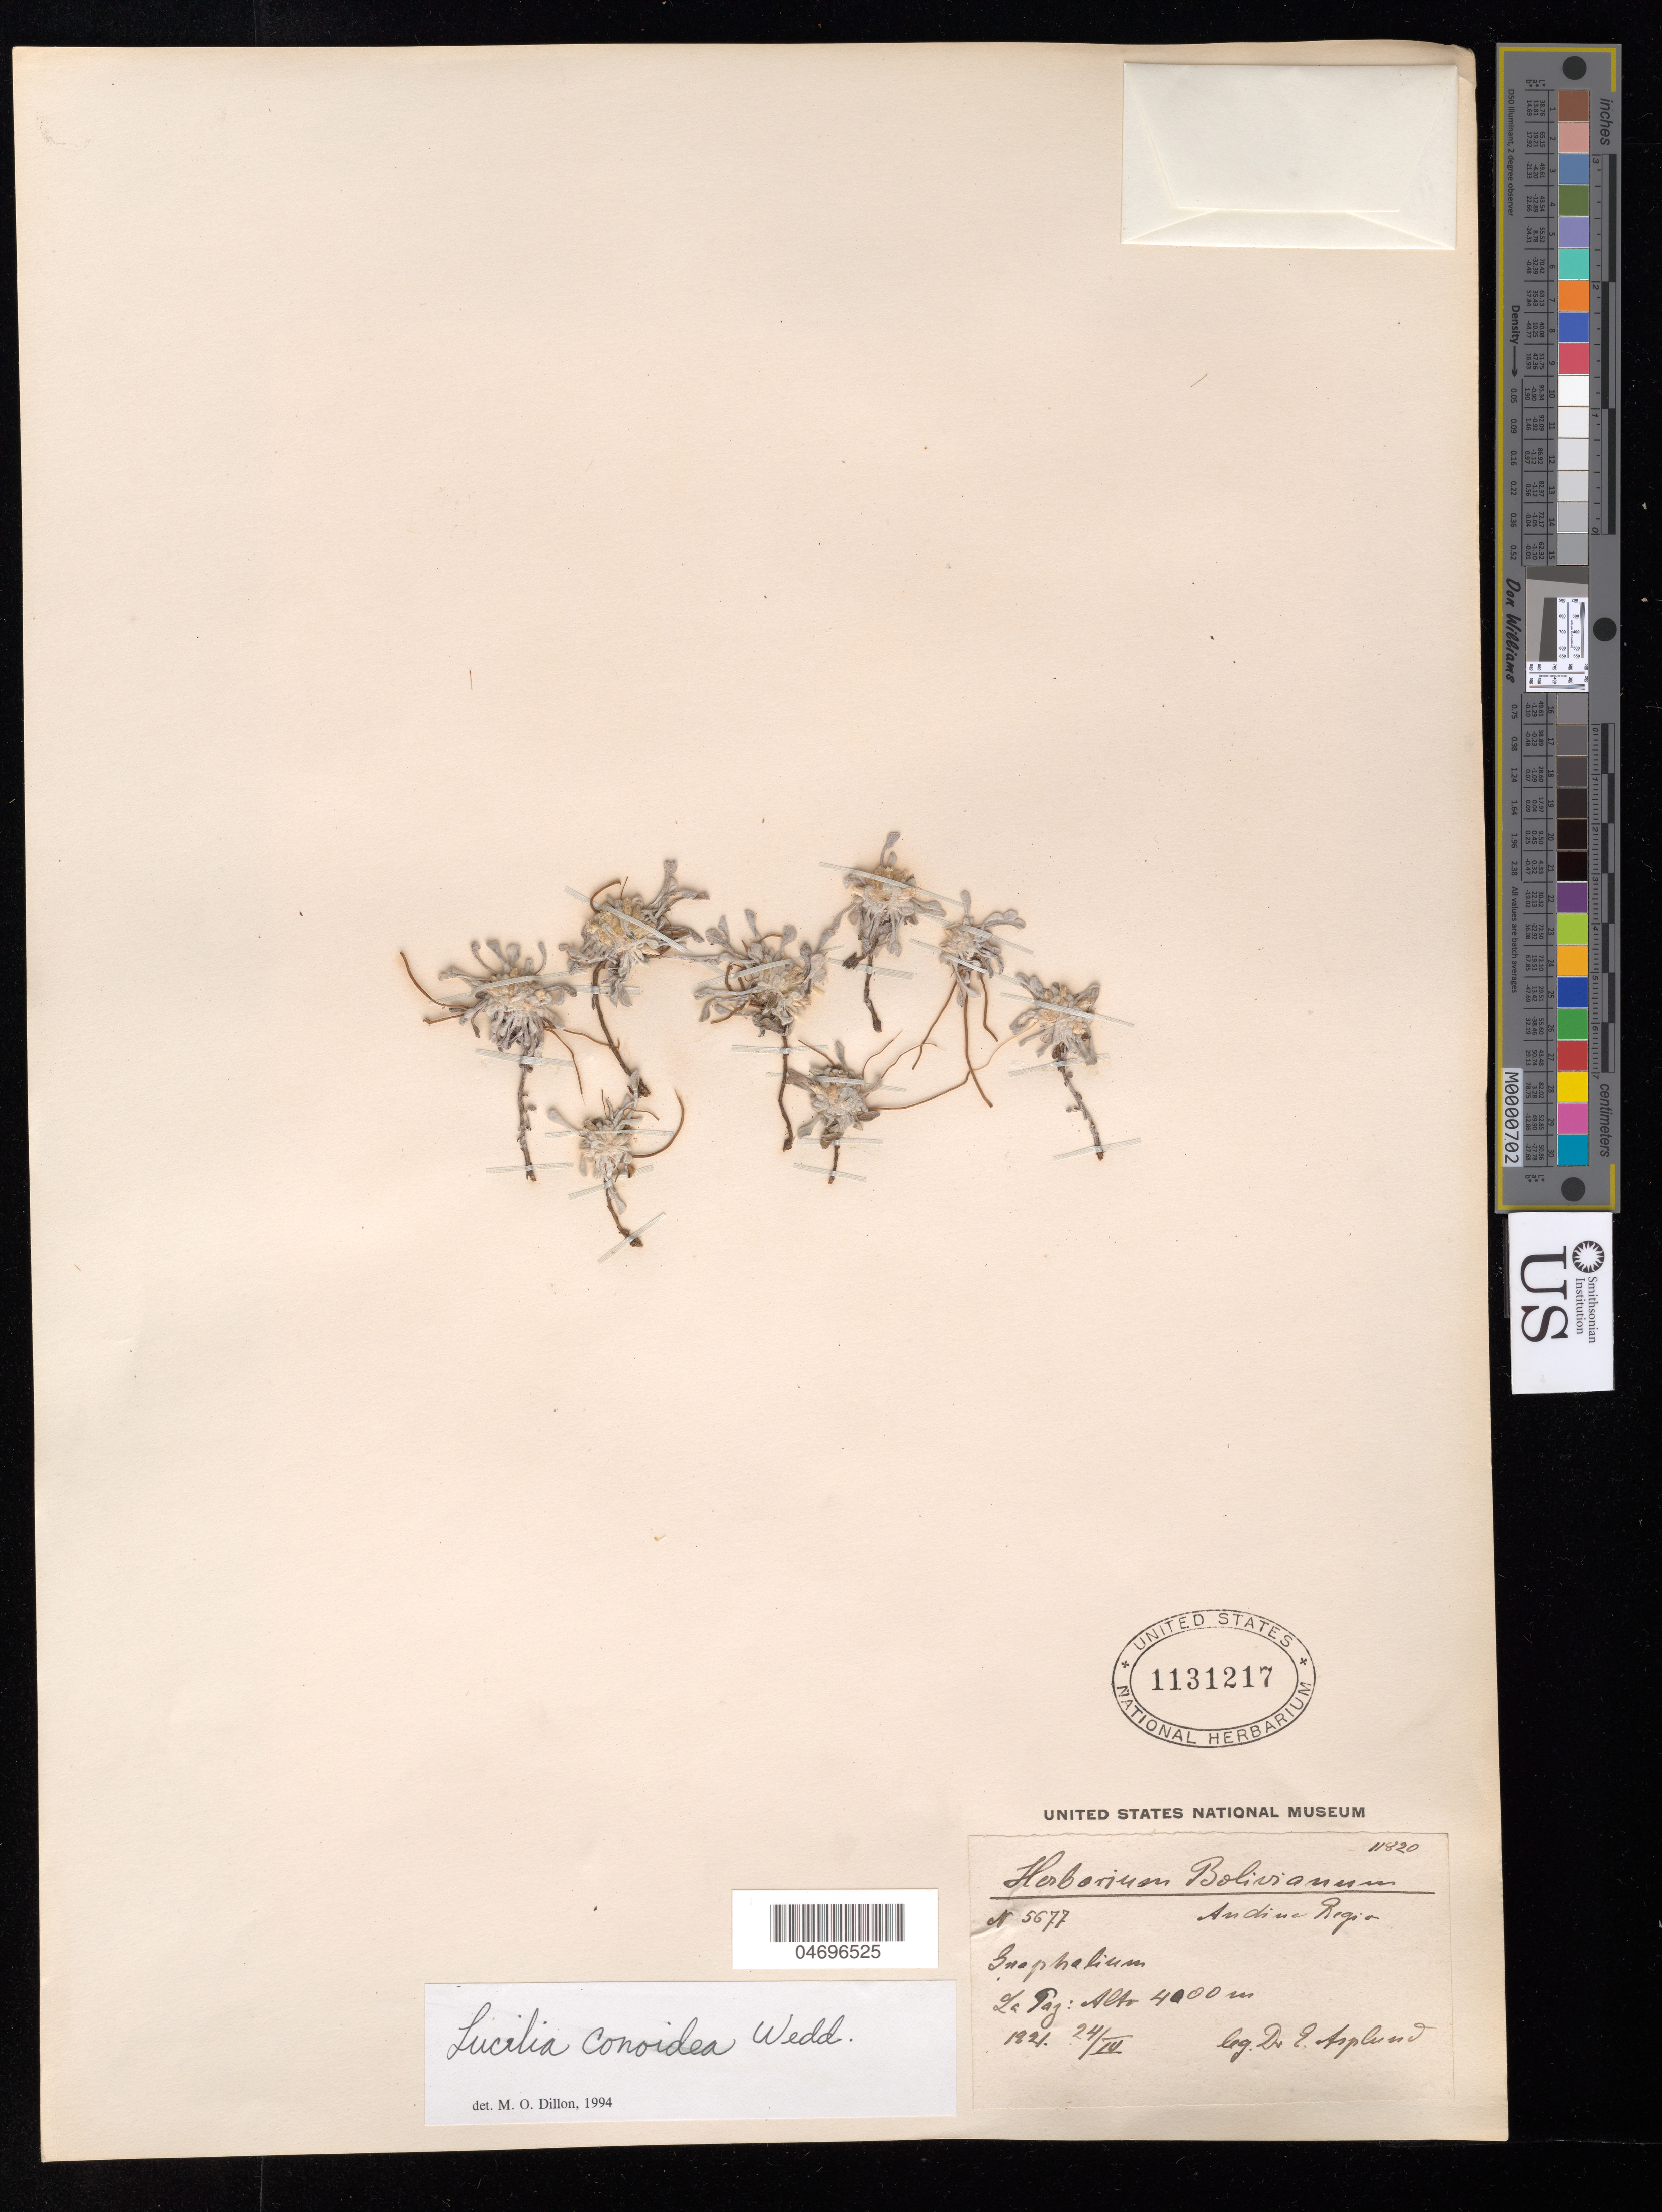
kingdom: Plantae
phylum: Tracheophyta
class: Magnoliopsida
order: Asterales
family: Asteraceae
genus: Lucilia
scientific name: Lucilia conoidea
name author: Wedd.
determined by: Dillon, M. O.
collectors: E. Asplund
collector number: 5677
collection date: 1921-04-24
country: Bolivia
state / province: La Paz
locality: Andina Region, La Paz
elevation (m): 4000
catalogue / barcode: US 1131217